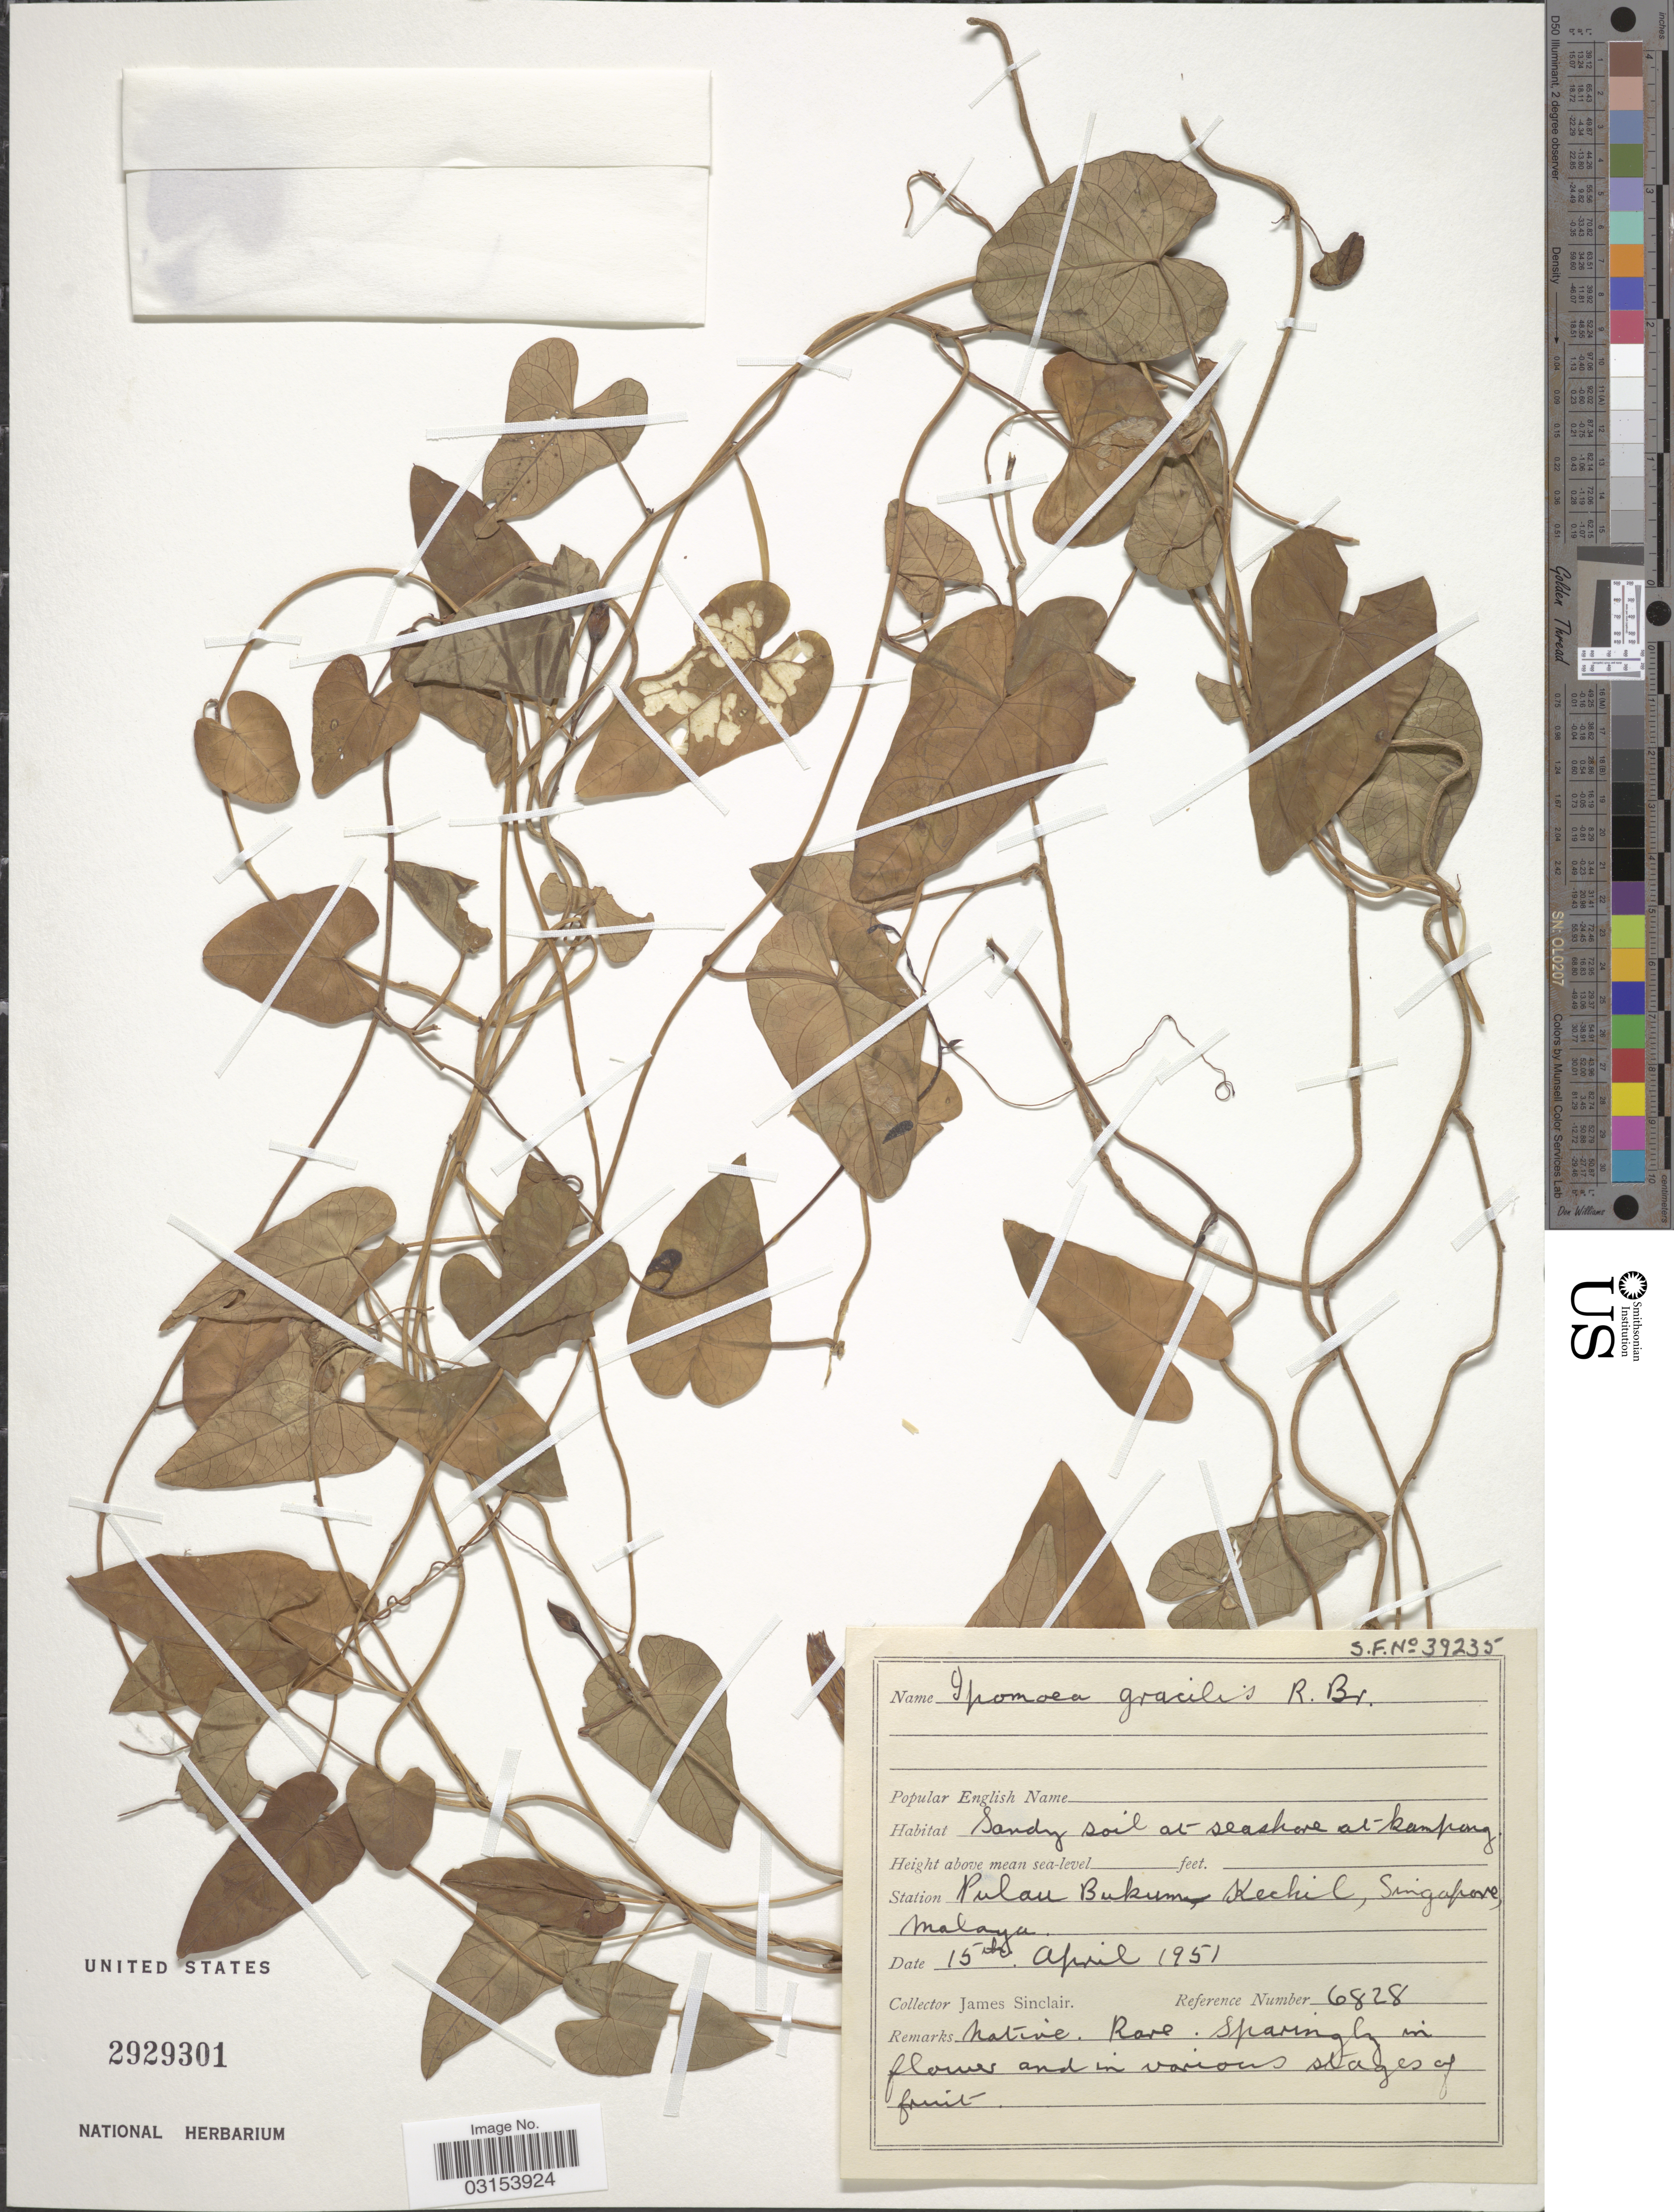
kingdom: Plantae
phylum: Tracheophyta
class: Magnoliopsida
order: Solanales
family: Convolvulaceae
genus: Ipomoea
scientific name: Ipomoea littoralis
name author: Blume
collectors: J. Sinclair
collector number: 6828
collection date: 1951-04-15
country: Singapore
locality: Station Pulau Bukum Kechil, Malaya. Sandy soil at seashore at kampong.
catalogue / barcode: US 2929301